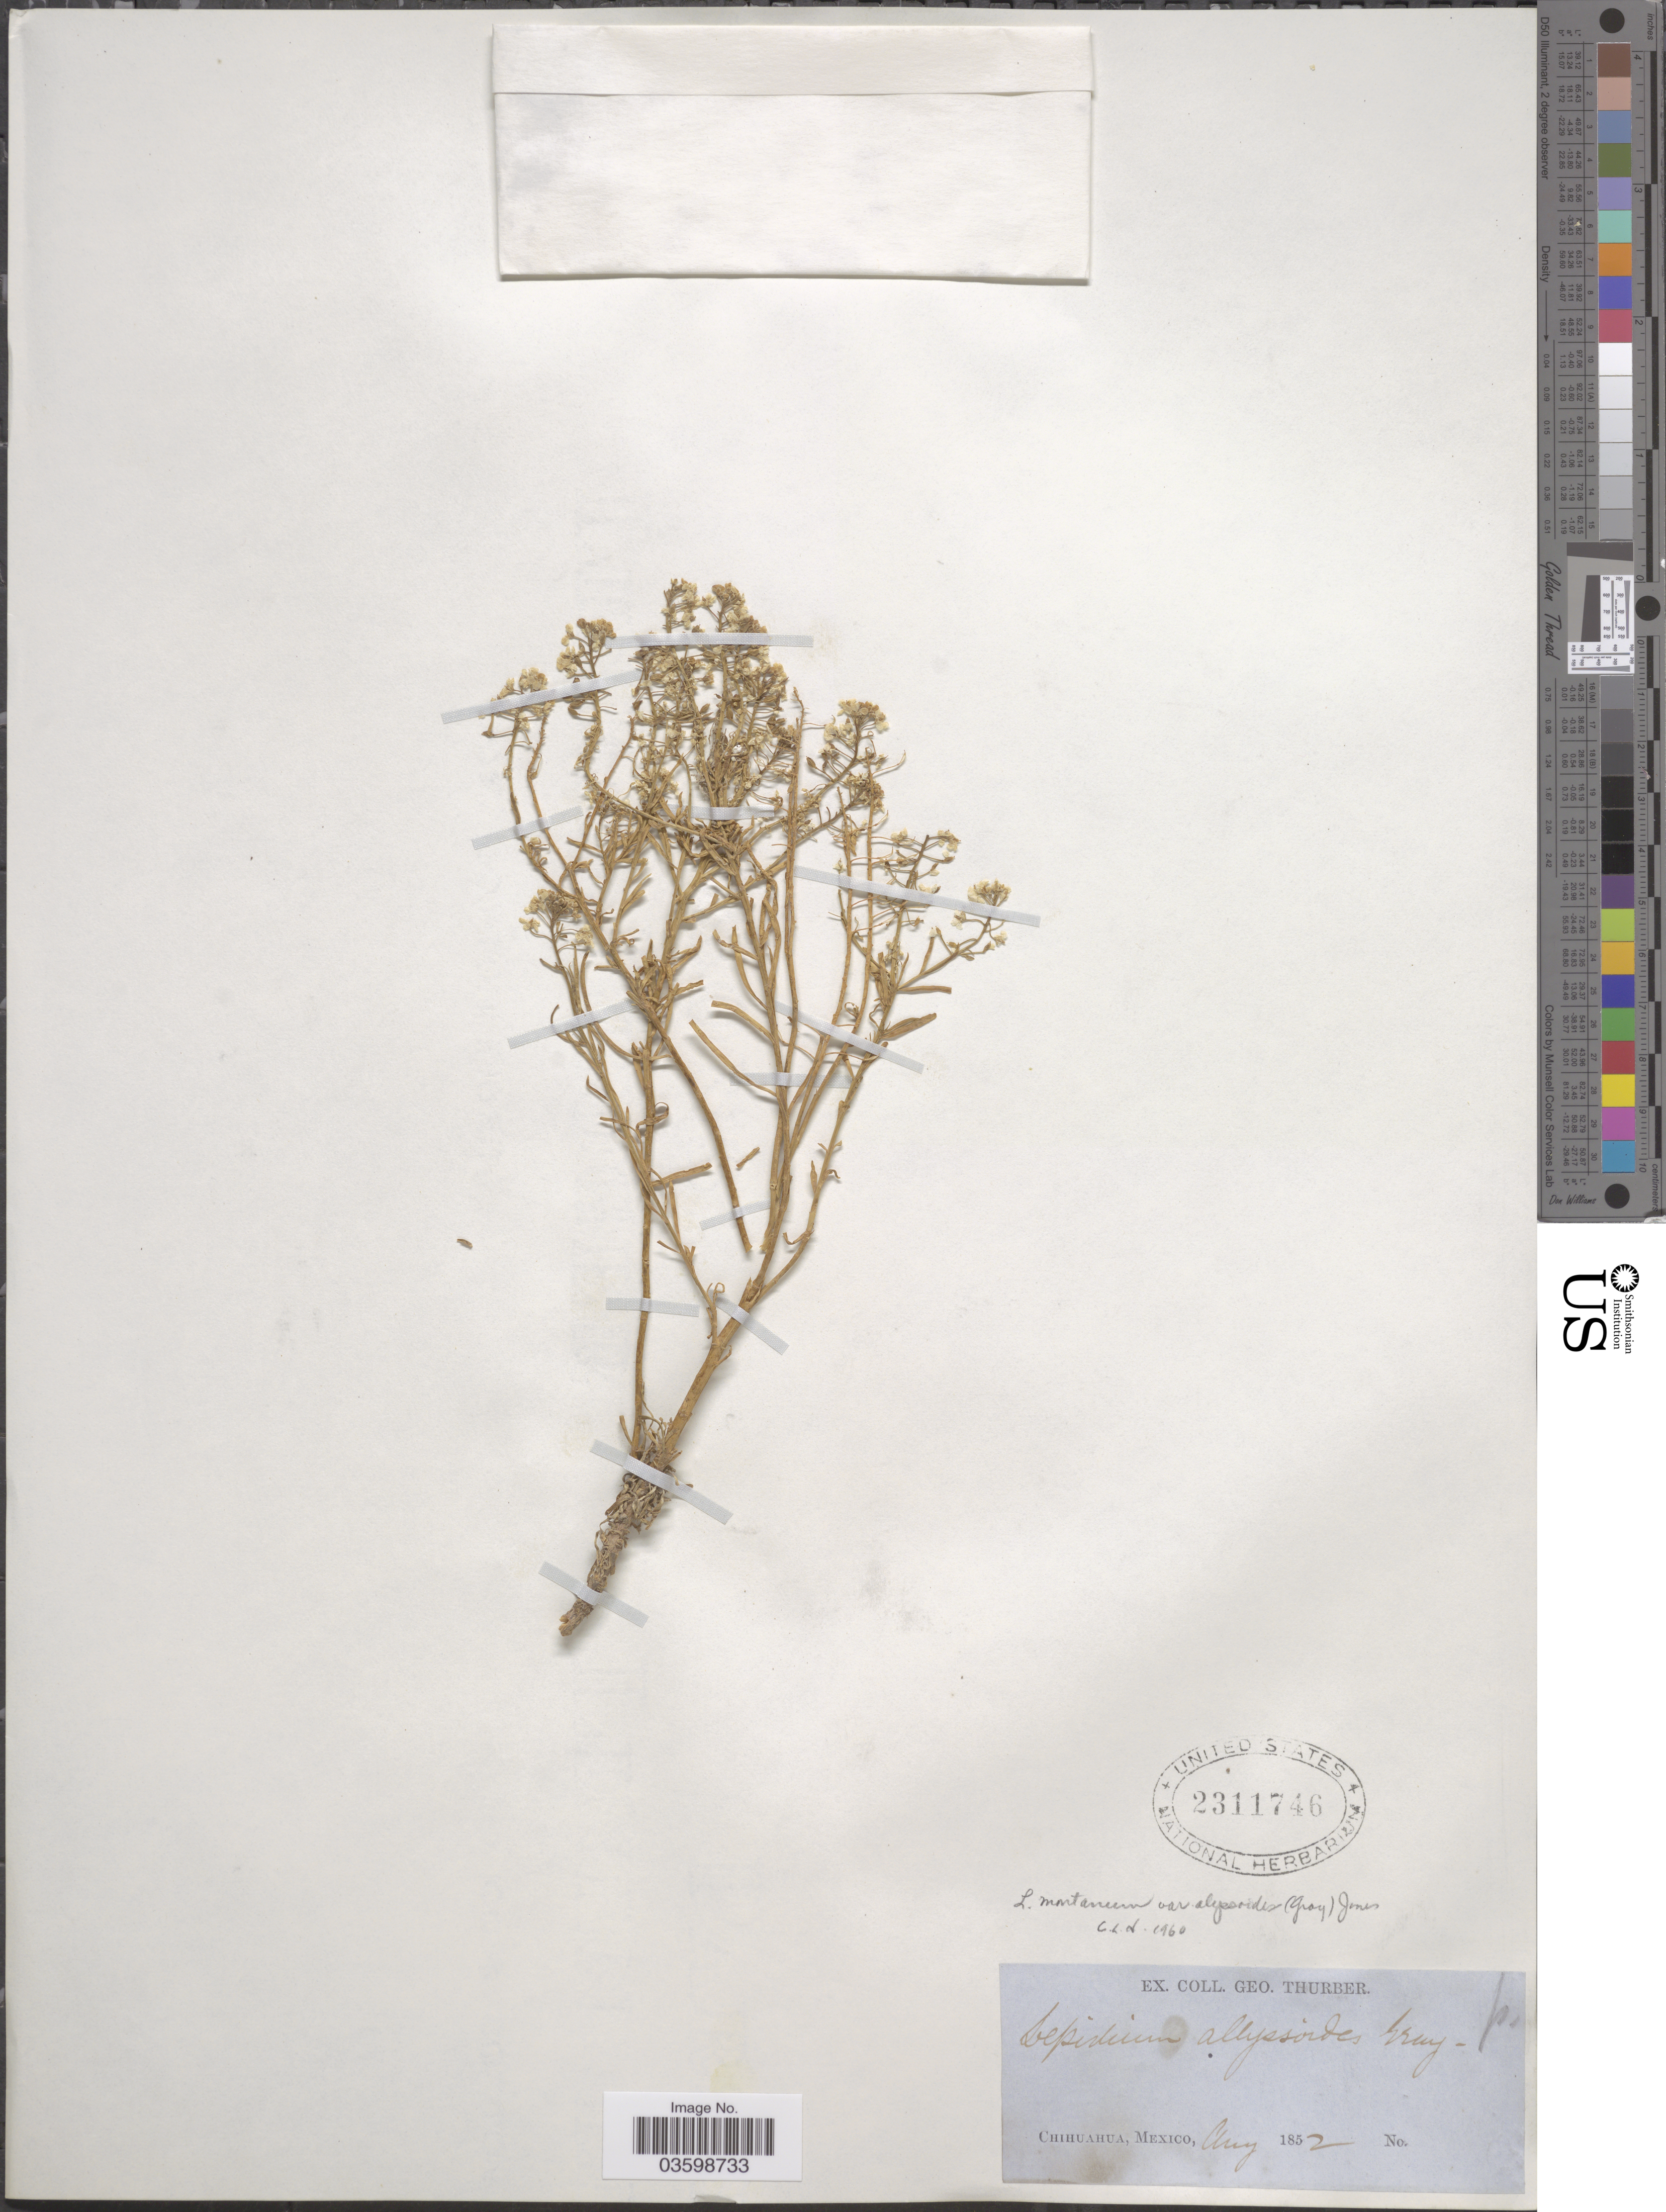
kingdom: Plantae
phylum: Tracheophyta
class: Magnoliopsida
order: Brassicales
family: Brassicaceae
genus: Lepidium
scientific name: Lepidium montanum var. alyssoides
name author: (A. Gray) M.E. Jones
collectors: G. Thurber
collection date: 1852-08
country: Mexico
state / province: Chihuahua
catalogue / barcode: US 2311746